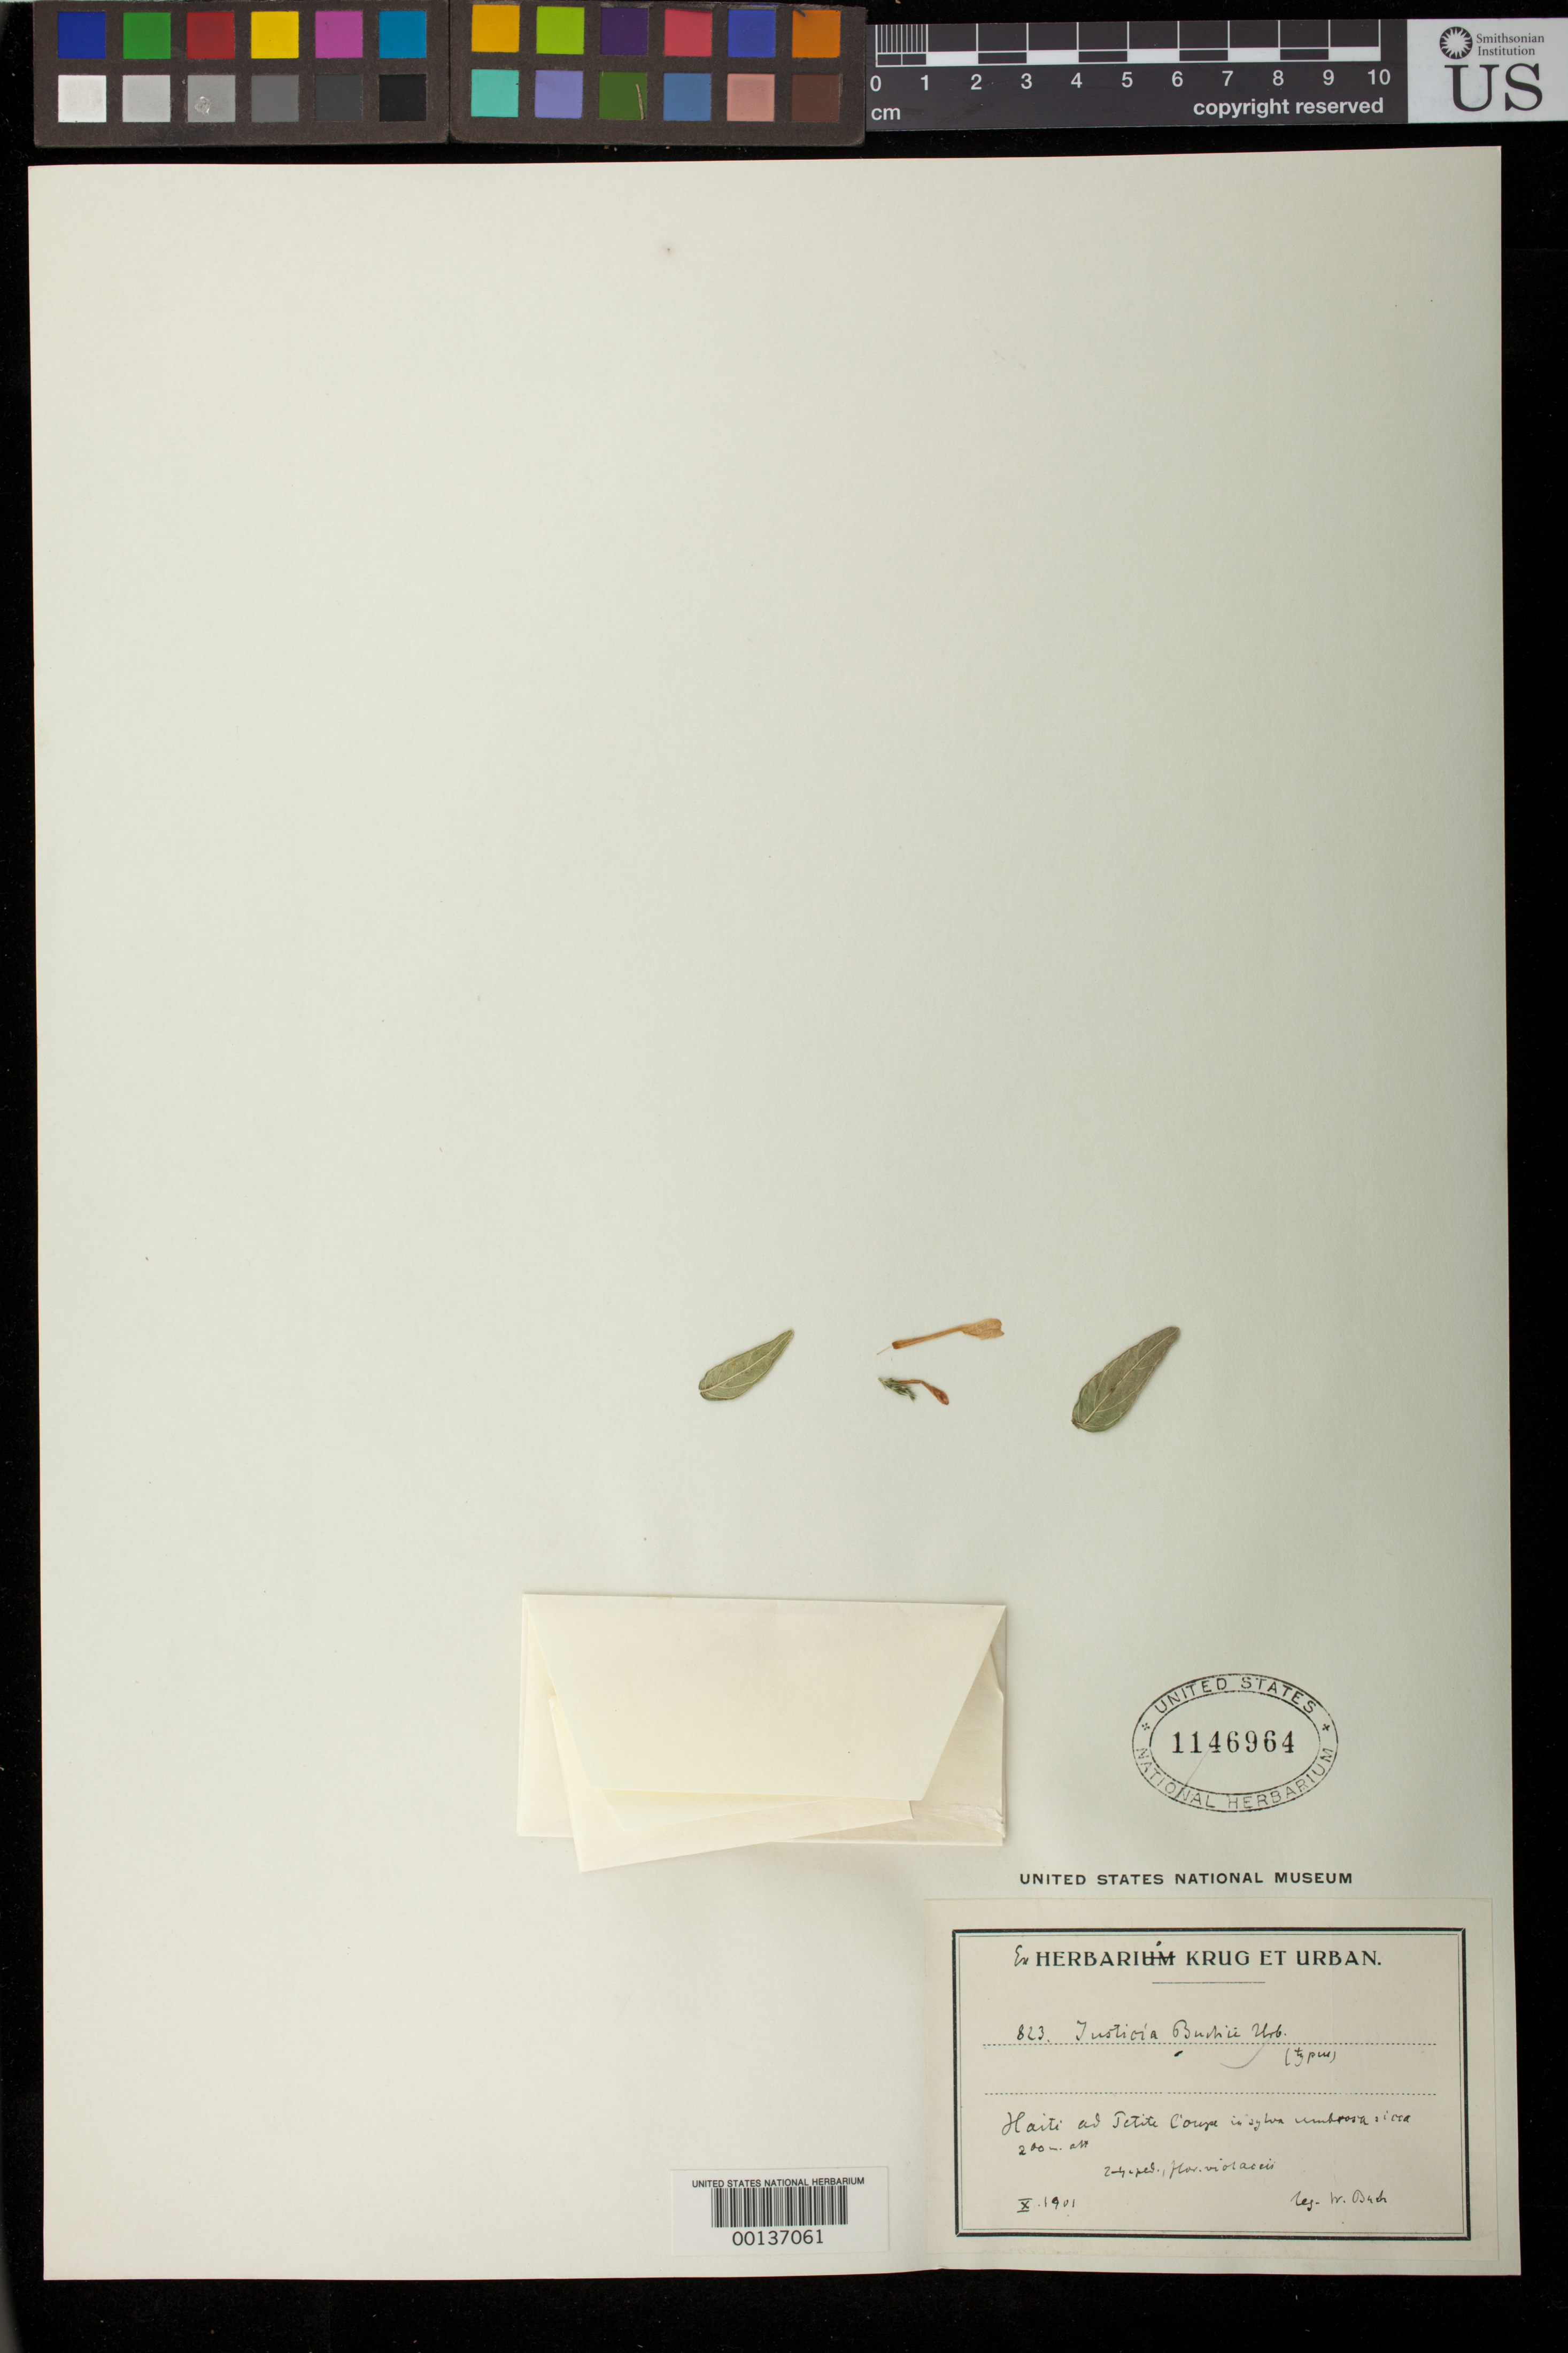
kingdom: Plantae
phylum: Tracheophyta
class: Magnoliopsida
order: Lamiales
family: Acanthaceae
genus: Justicia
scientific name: Justicia buchii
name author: Urb.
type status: Isosyntype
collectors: W. Buch & H. von Türckheim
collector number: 823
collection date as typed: Oct 1901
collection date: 1901-10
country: Haiti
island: Hispaniola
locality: Near Petite Coupe.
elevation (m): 200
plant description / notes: Fragmentary material of type specimen ex herb. Krug & Urban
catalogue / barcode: US 1146964